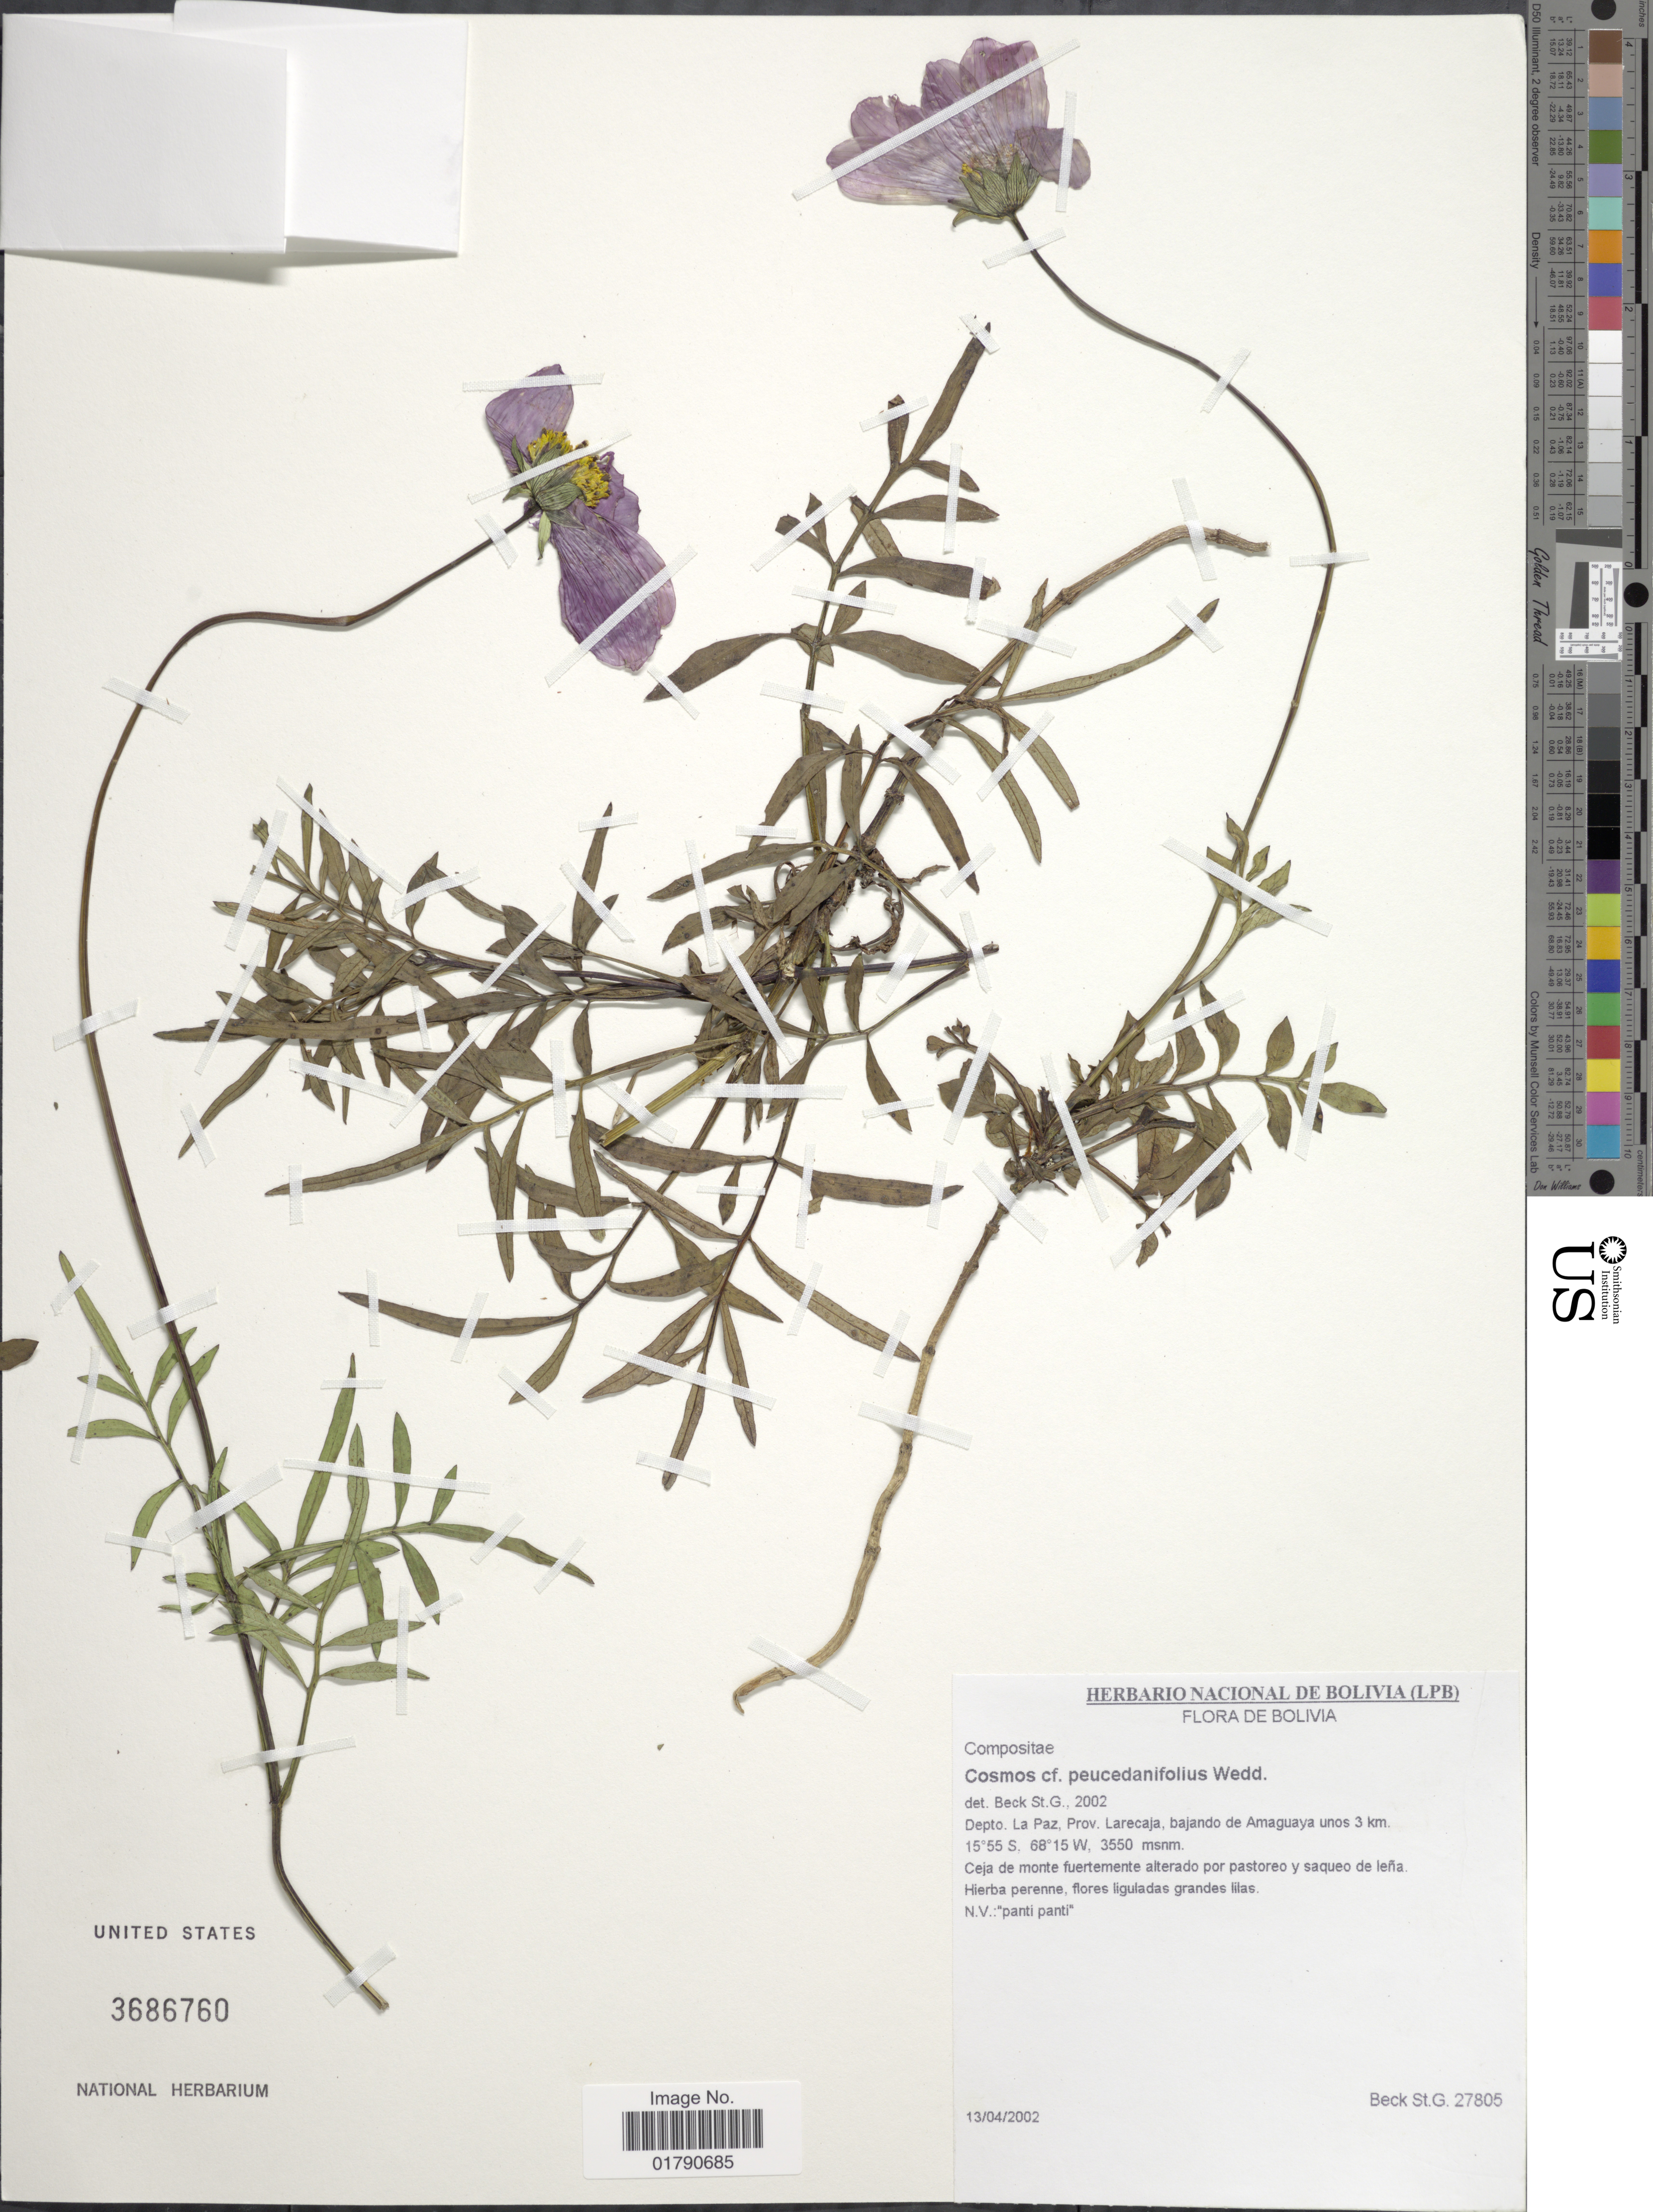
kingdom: Plantae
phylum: Tracheophyta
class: Magnoliopsida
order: Asterales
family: Asteraceae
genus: Cosmos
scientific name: Cosmos peucedanifolius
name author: Wedd.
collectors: S. G. Beck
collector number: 27805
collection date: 2002-04-13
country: Bolivia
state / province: La Paz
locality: Prov. Larecaja, bajando de Amaguaya unos 3 km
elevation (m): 3550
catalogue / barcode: US 3686760